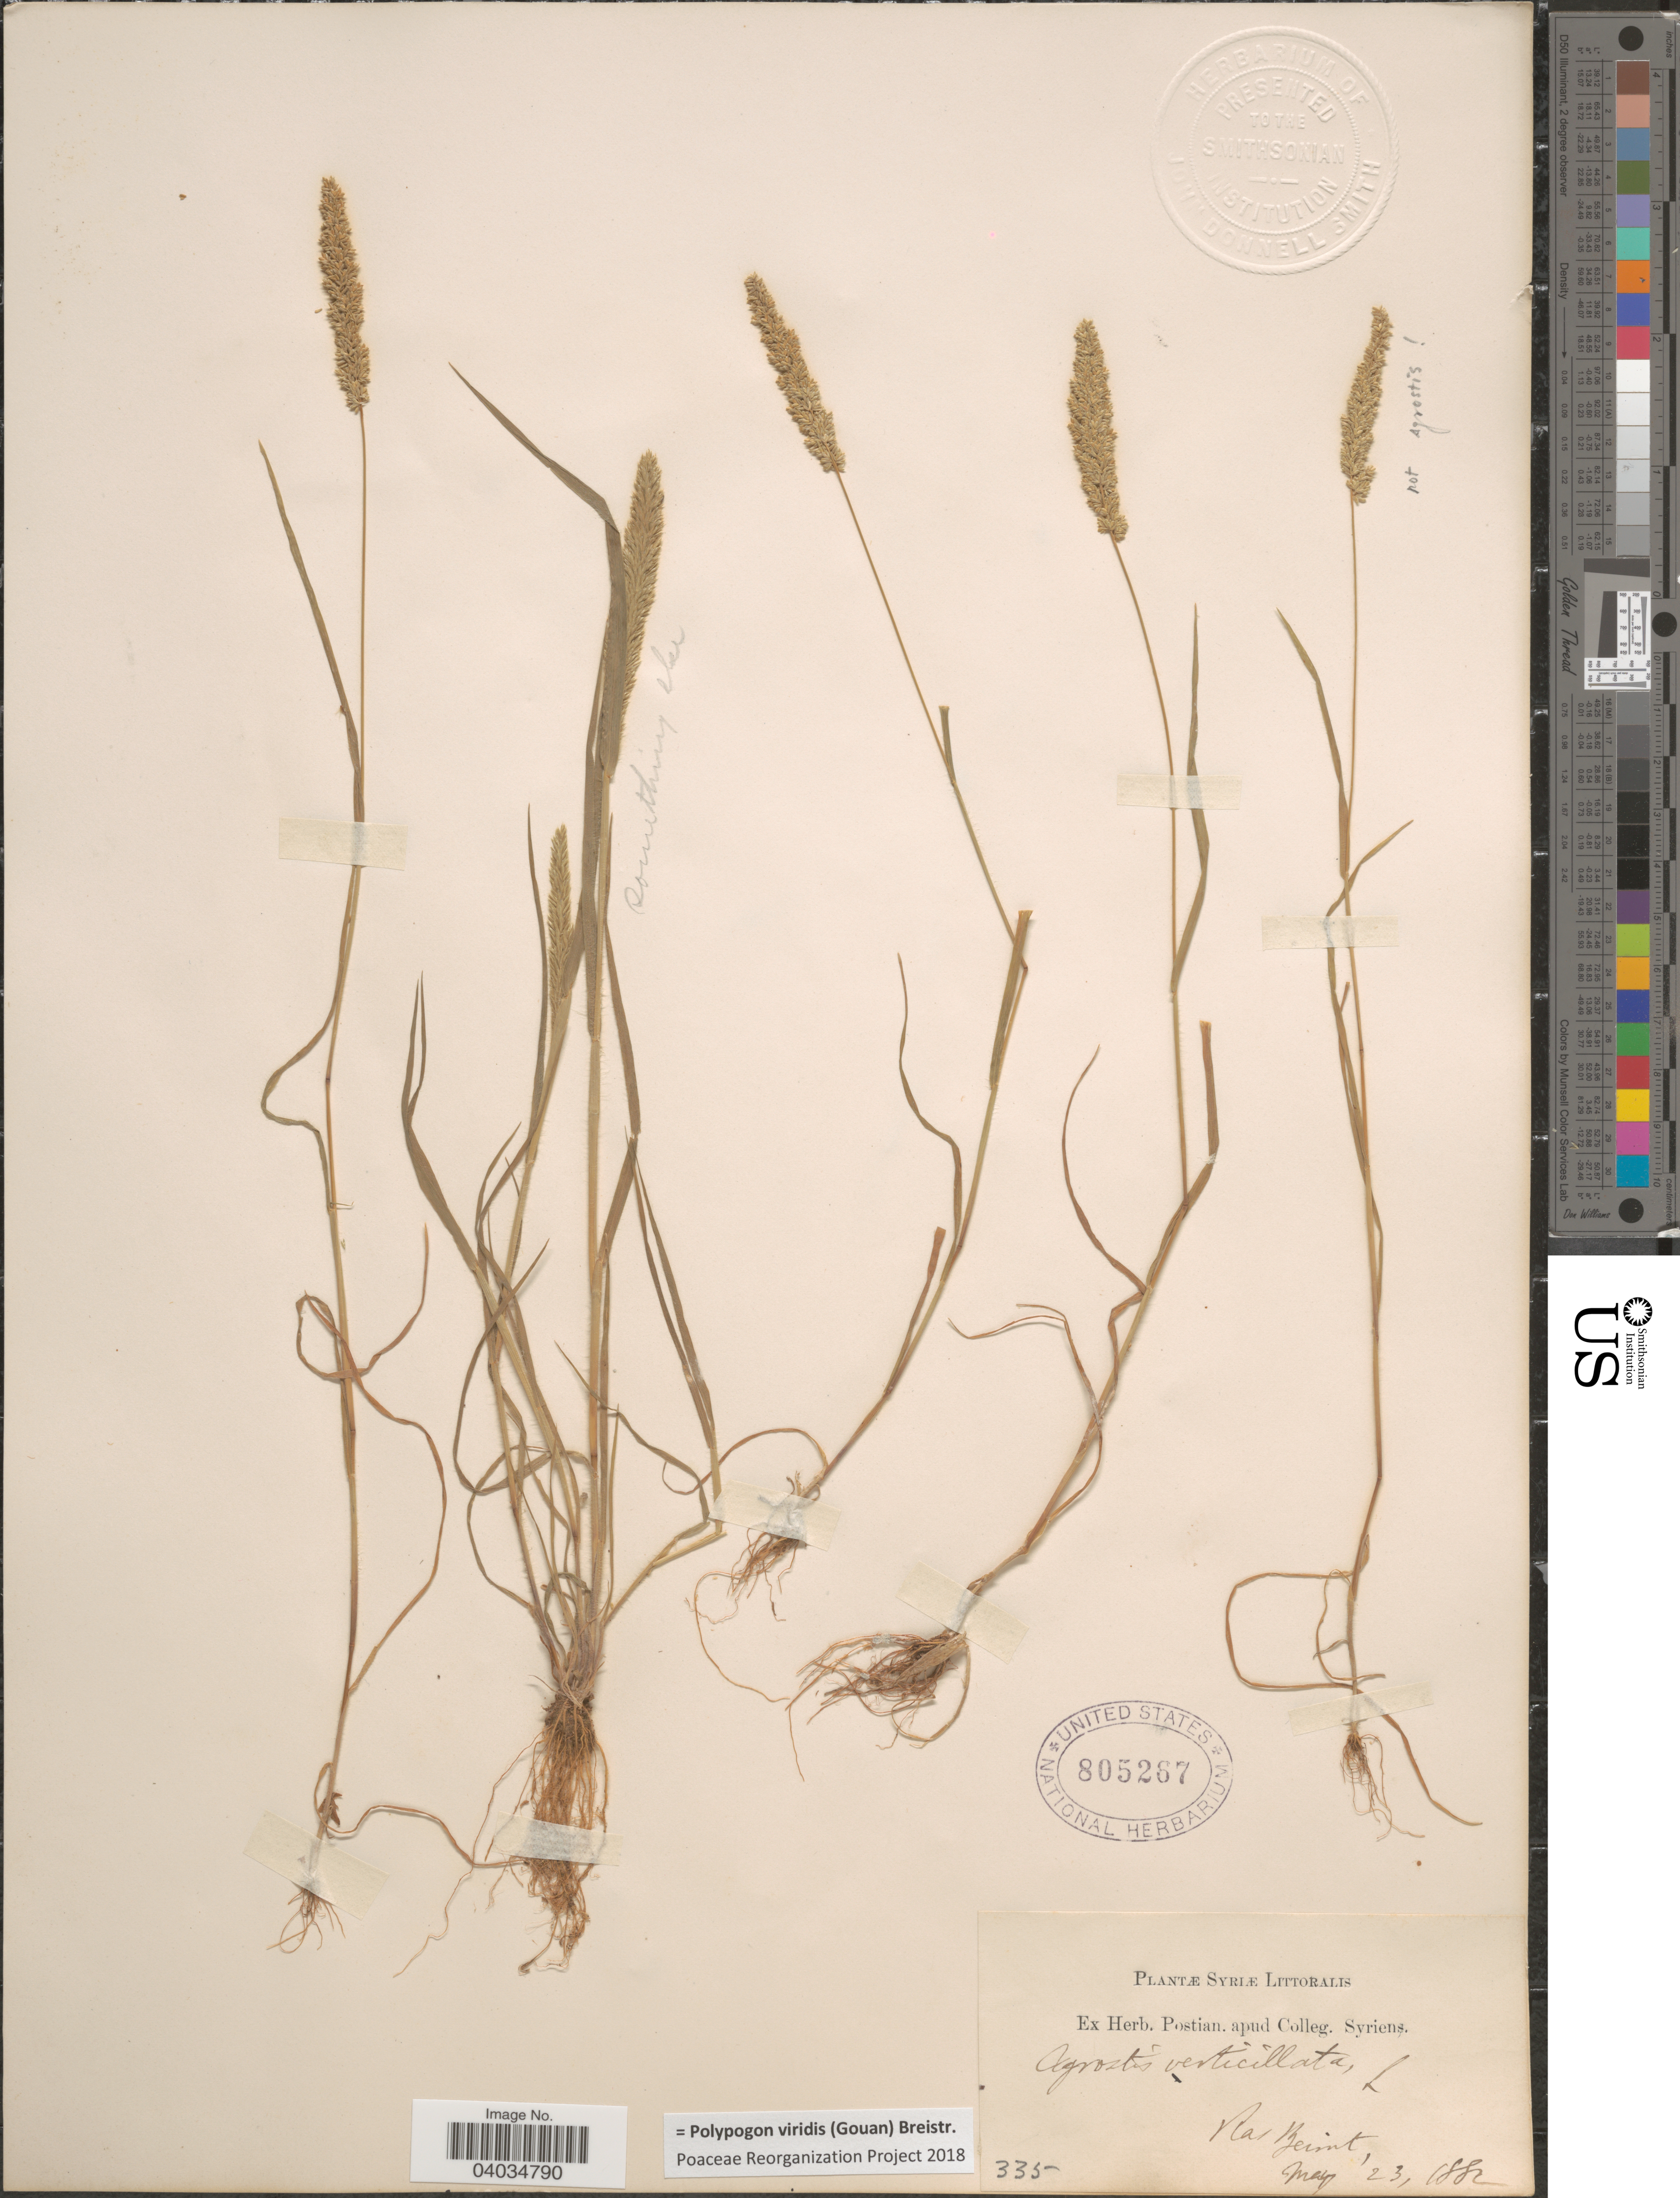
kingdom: Plantae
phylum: Tracheophyta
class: Liliopsida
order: Poales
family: Poaceae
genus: Polypogon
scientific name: Polypogon viridis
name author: (Gouan) Breistroffer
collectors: ex herb. Postian. apud Colleg. Syriens. Protest. USE "Fannie P. A. Shepard" (10308853) AS PRIMARY COLLECTOR INSTEAD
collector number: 335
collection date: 1882-05-23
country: Lebanon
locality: Syriæ Littoralis. Ras Beirut.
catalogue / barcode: US 805267